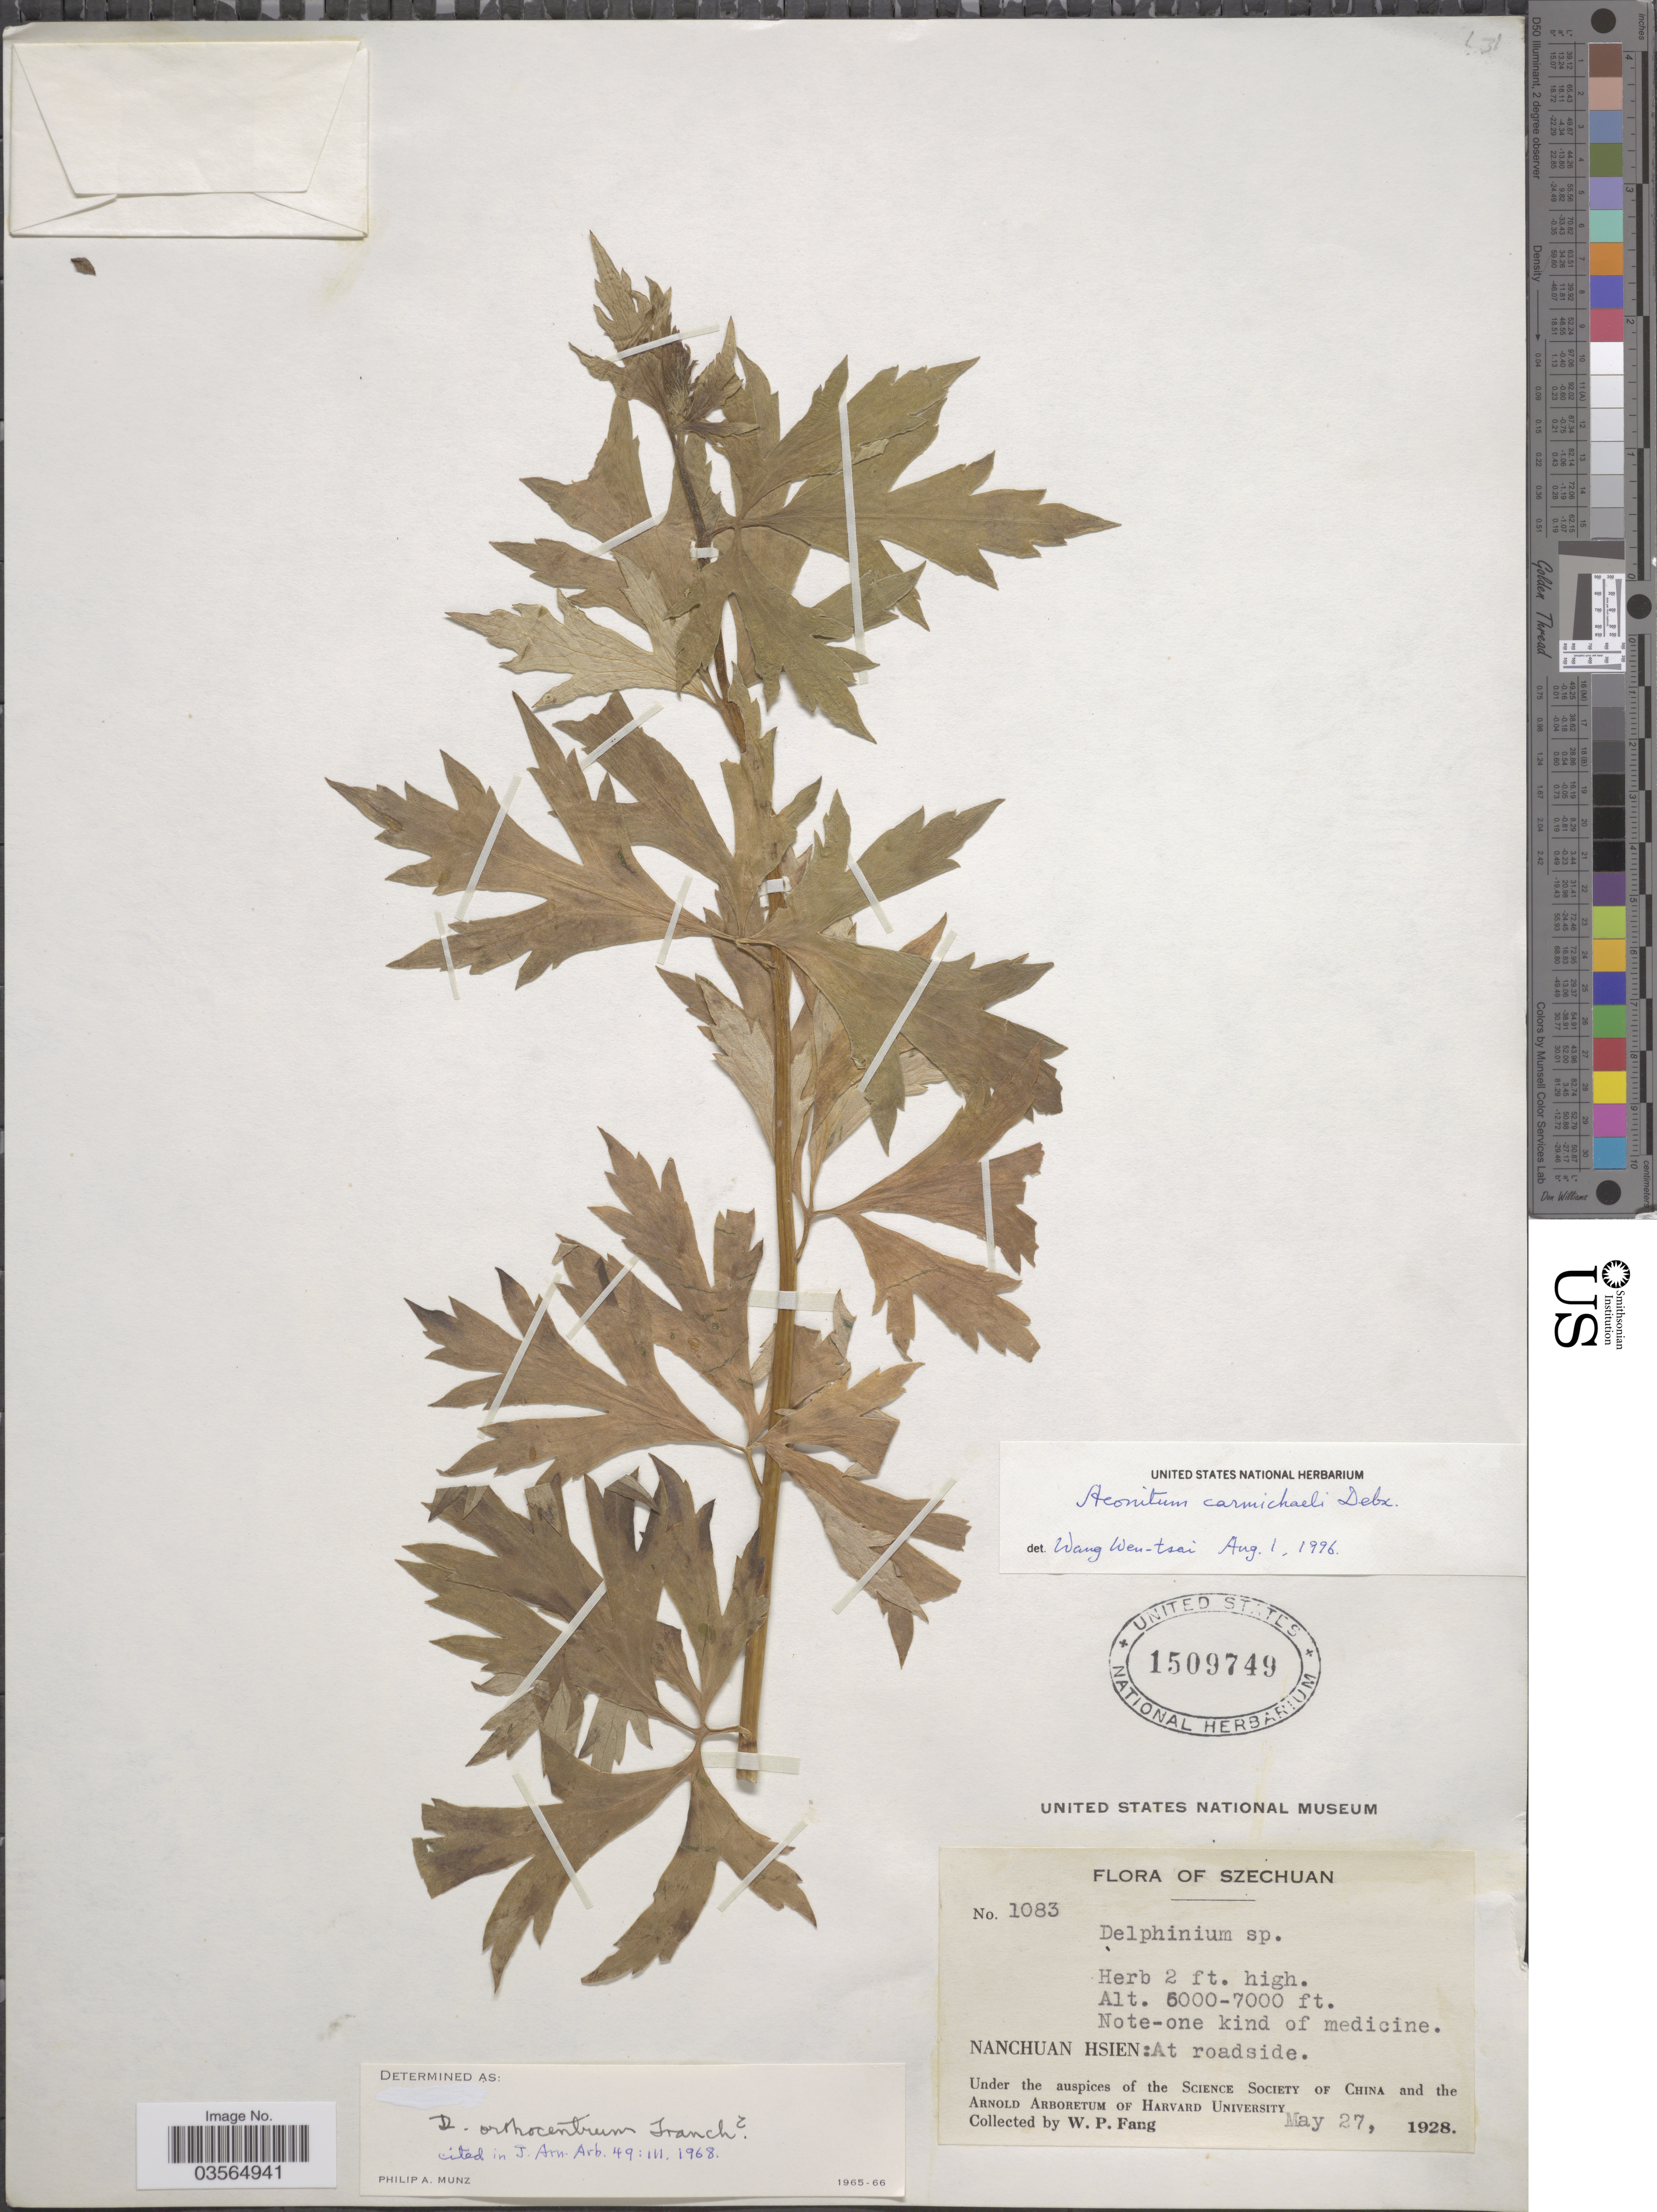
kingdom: Plantae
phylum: Tracheophyta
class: Magnoliopsida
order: Ranunculales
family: Ranunculaceae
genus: Aconitum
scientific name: Aconitum carmichaelii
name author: Debeaux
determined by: Wen-tsai, Wang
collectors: W. P. Fang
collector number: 1083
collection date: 1928-05-27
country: China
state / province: Sichuan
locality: Szechuan. Nanchuan Hsien: At roadside.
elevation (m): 1829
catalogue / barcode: US 1509749